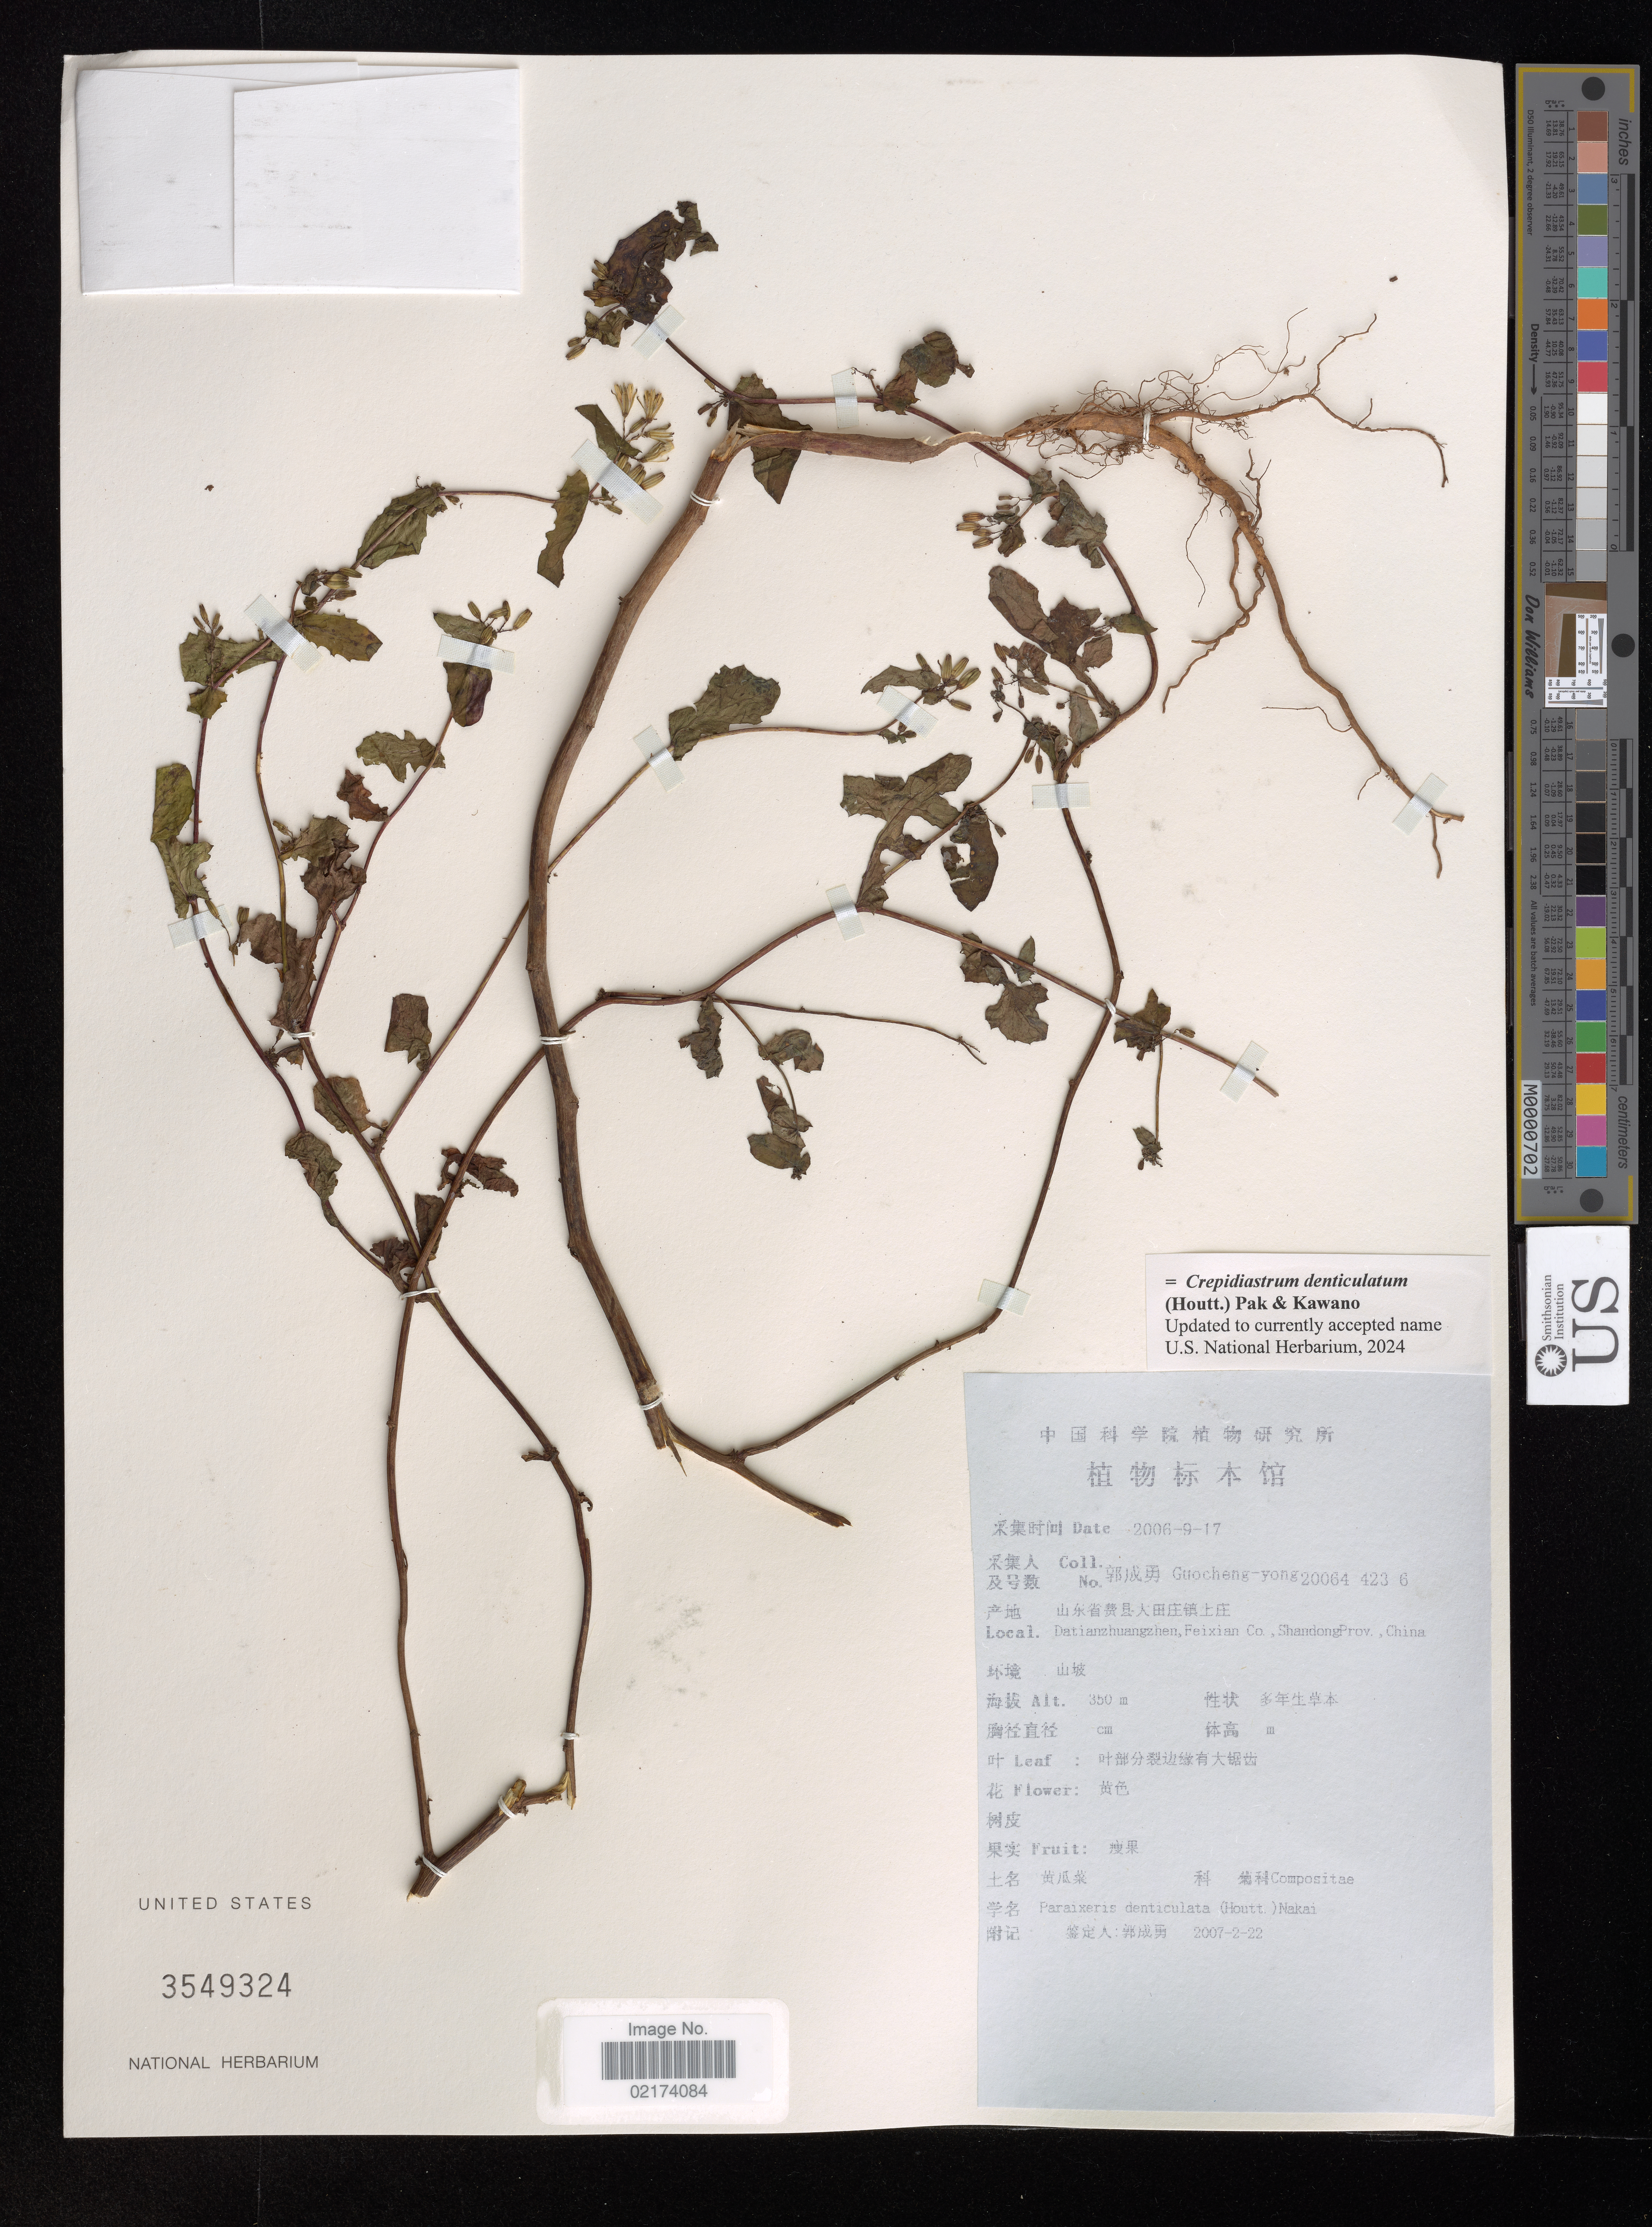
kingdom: Plantae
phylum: Tracheophyta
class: Magnoliopsida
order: Asterales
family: Asteraceae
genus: Crepidiastrum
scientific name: Crepidiastrum denticulatum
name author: (Houtt.) Pak & Kawano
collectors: Guo cheng-yong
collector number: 20064/423/6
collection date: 2006-09-17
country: China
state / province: Shandong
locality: Datianzhuangzhen, Feixian Co., Shandong Prov.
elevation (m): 350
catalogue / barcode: US 3549324